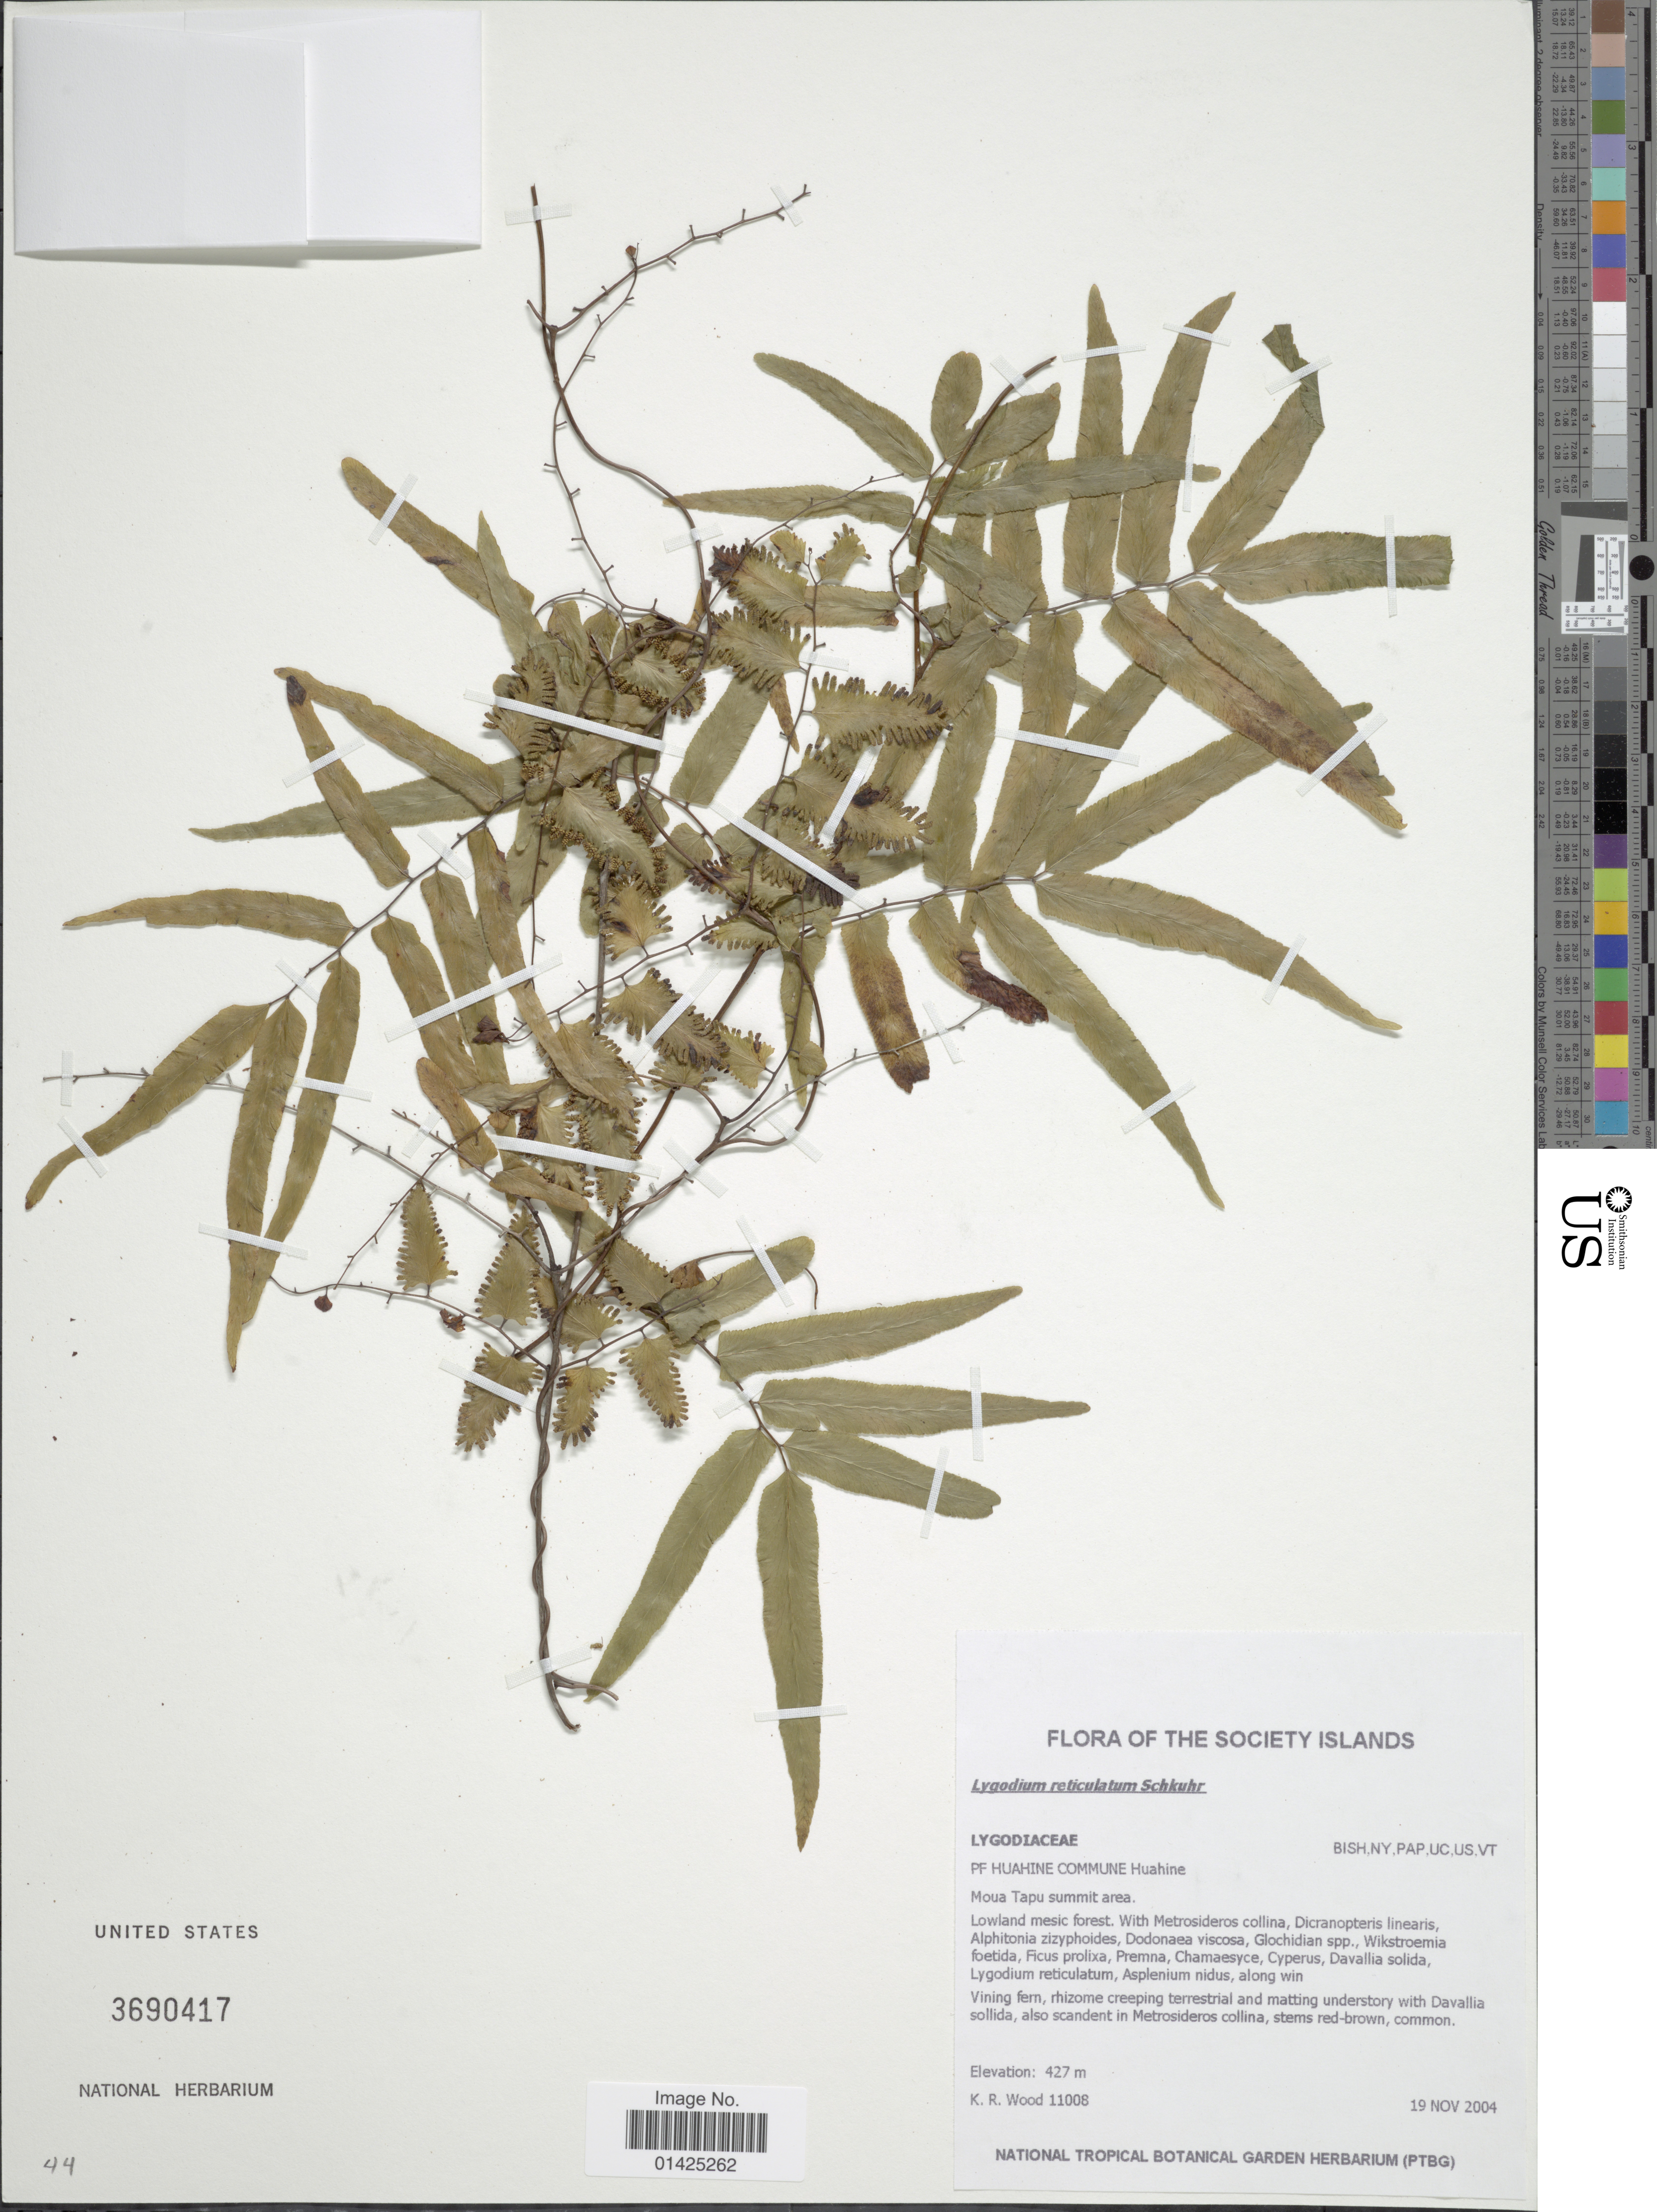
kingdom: Plantae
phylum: Tracheophyta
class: Polypodiopsida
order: Schizaeales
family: Lygodiaceae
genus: Lygodium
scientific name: Lygodium reticulatum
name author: Schkuhr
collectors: K. R. Wood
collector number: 11008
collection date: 2004-11-19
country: French Polynesia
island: Huahine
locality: The Society Islands, PF Huahine Commune Huahine, Moua Tapu summit area.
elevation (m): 427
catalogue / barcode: US 3690417